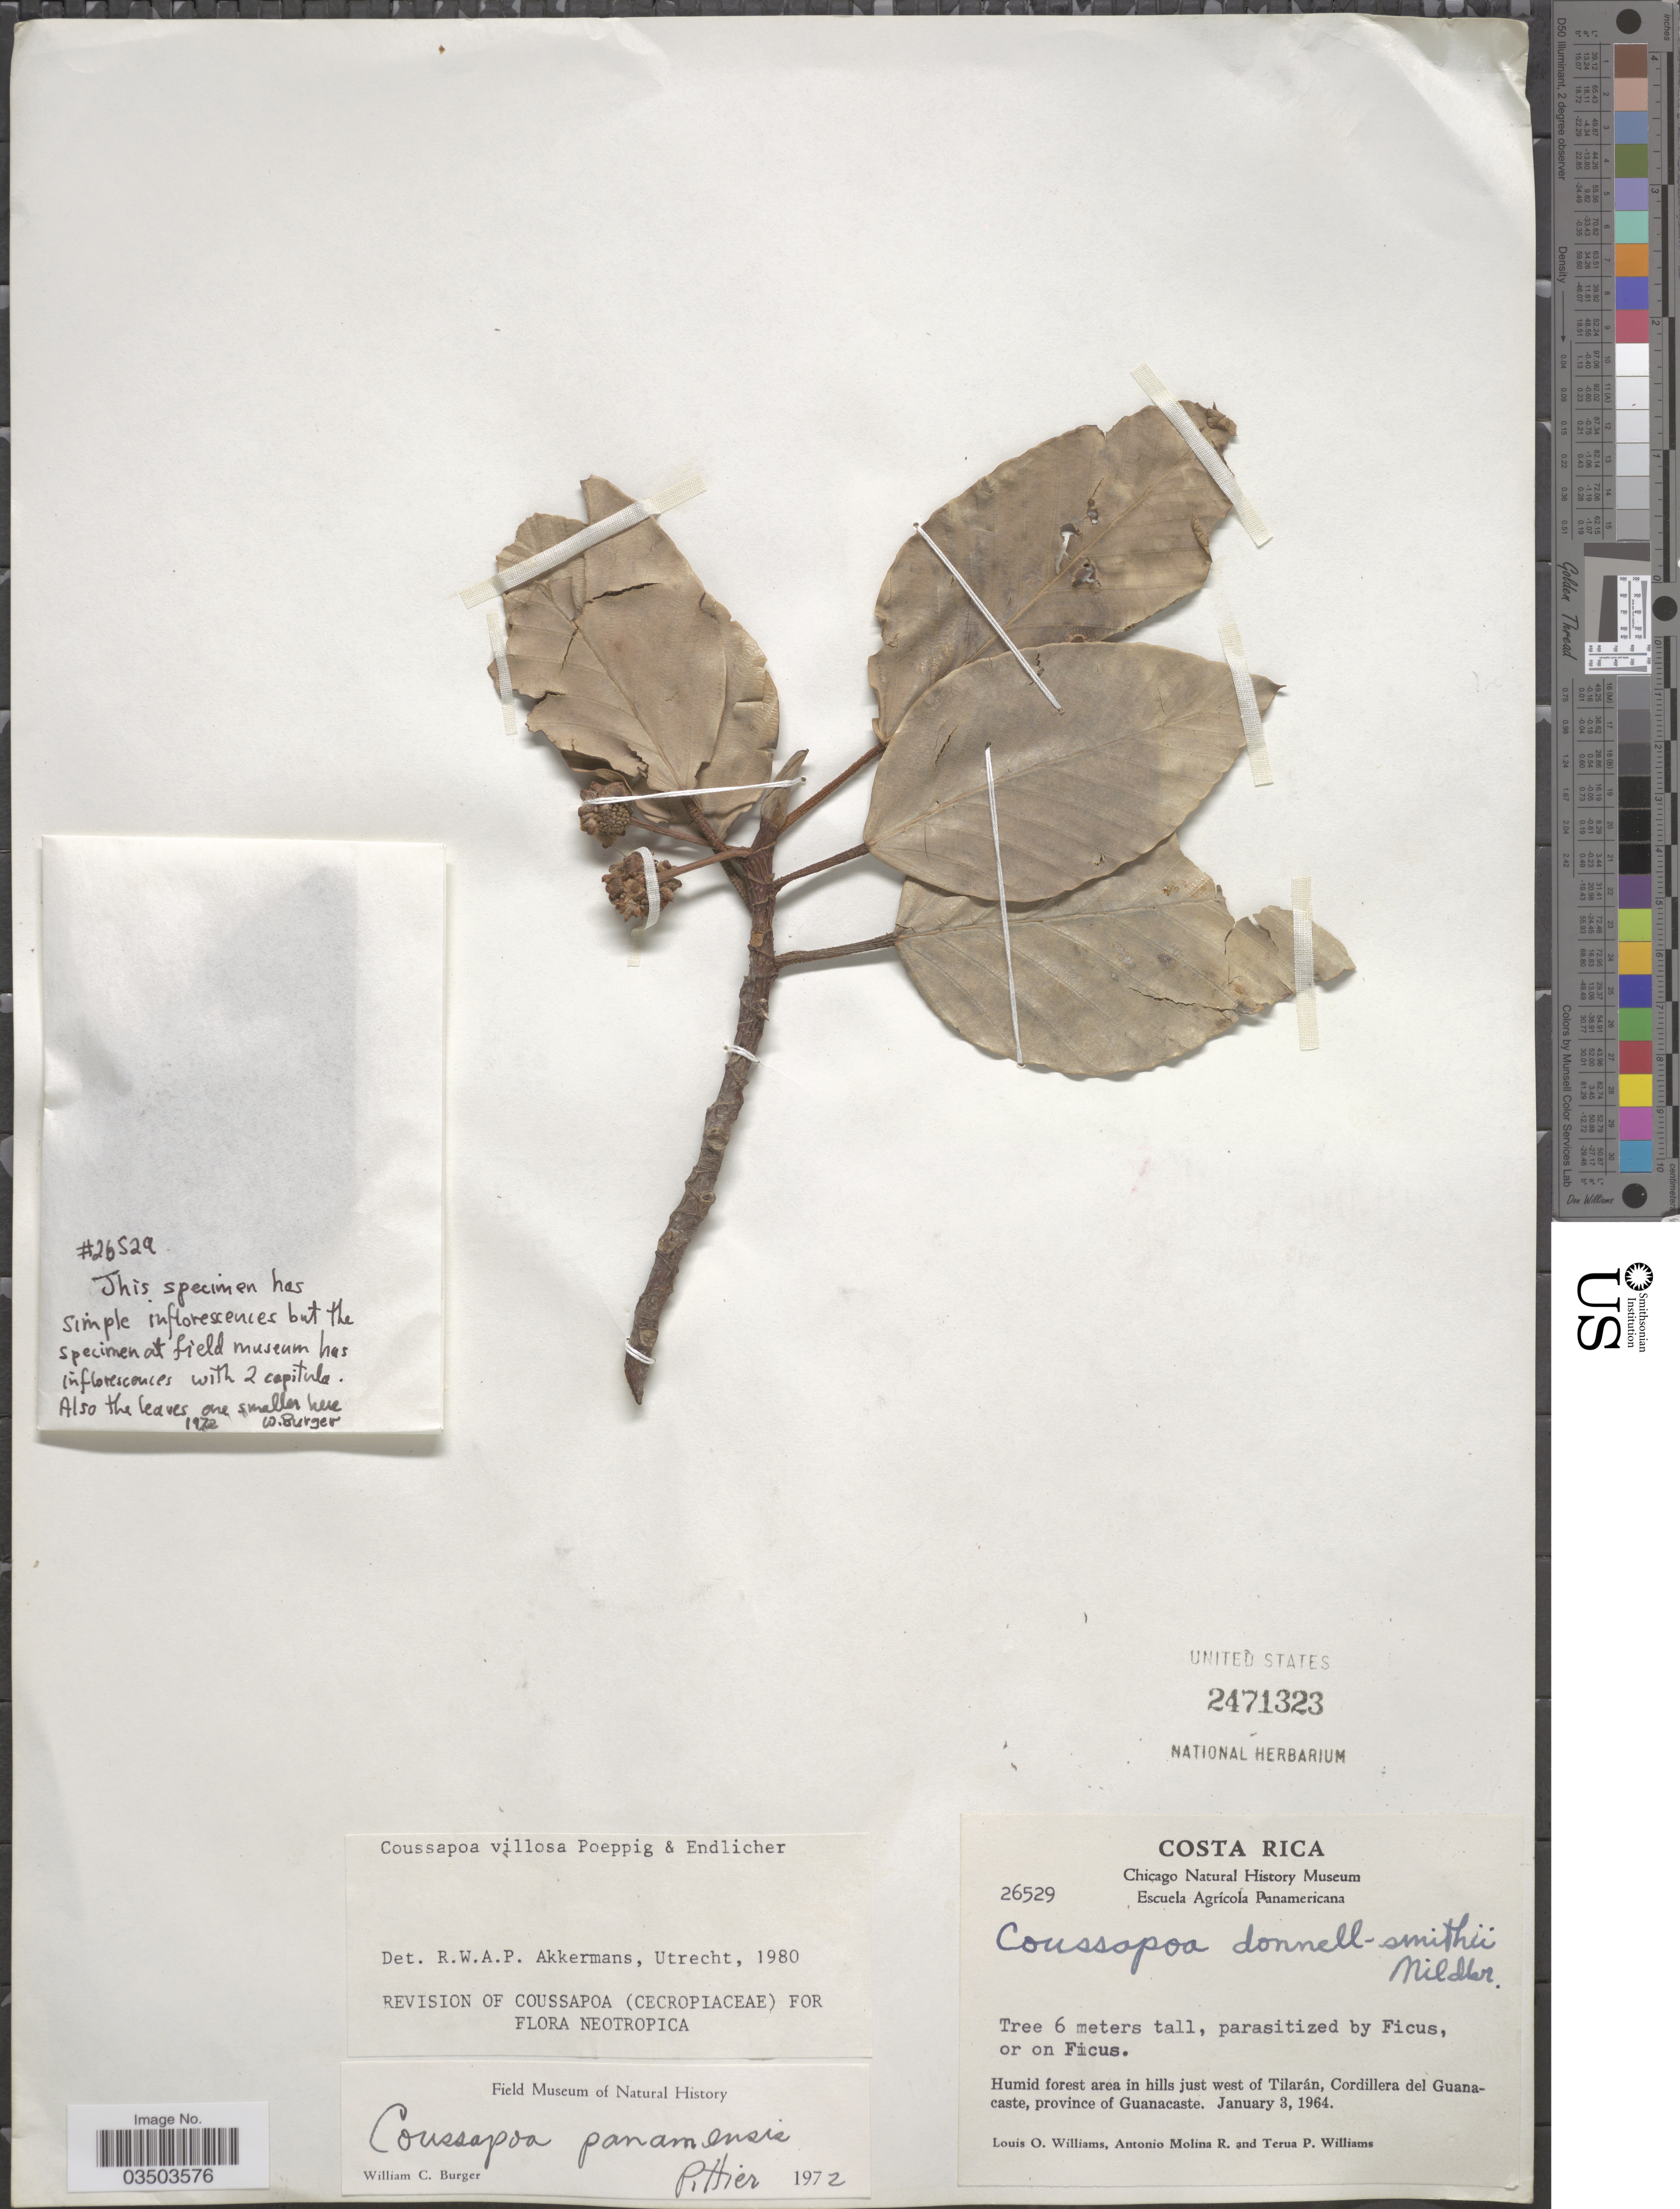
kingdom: Plantae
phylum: Tracheophyta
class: Magnoliopsida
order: Rosales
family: Urticaceae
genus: Coussapoa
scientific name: Coussapoa villosa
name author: Poepp. & Endl.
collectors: L. O. Williams, A. Molina R. & T. Williams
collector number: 26529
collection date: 1964-01-03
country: Costa Rica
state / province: Guanacaste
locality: Just west of Tilarán, Cordillera del Guanacaste.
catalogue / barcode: US 2471323